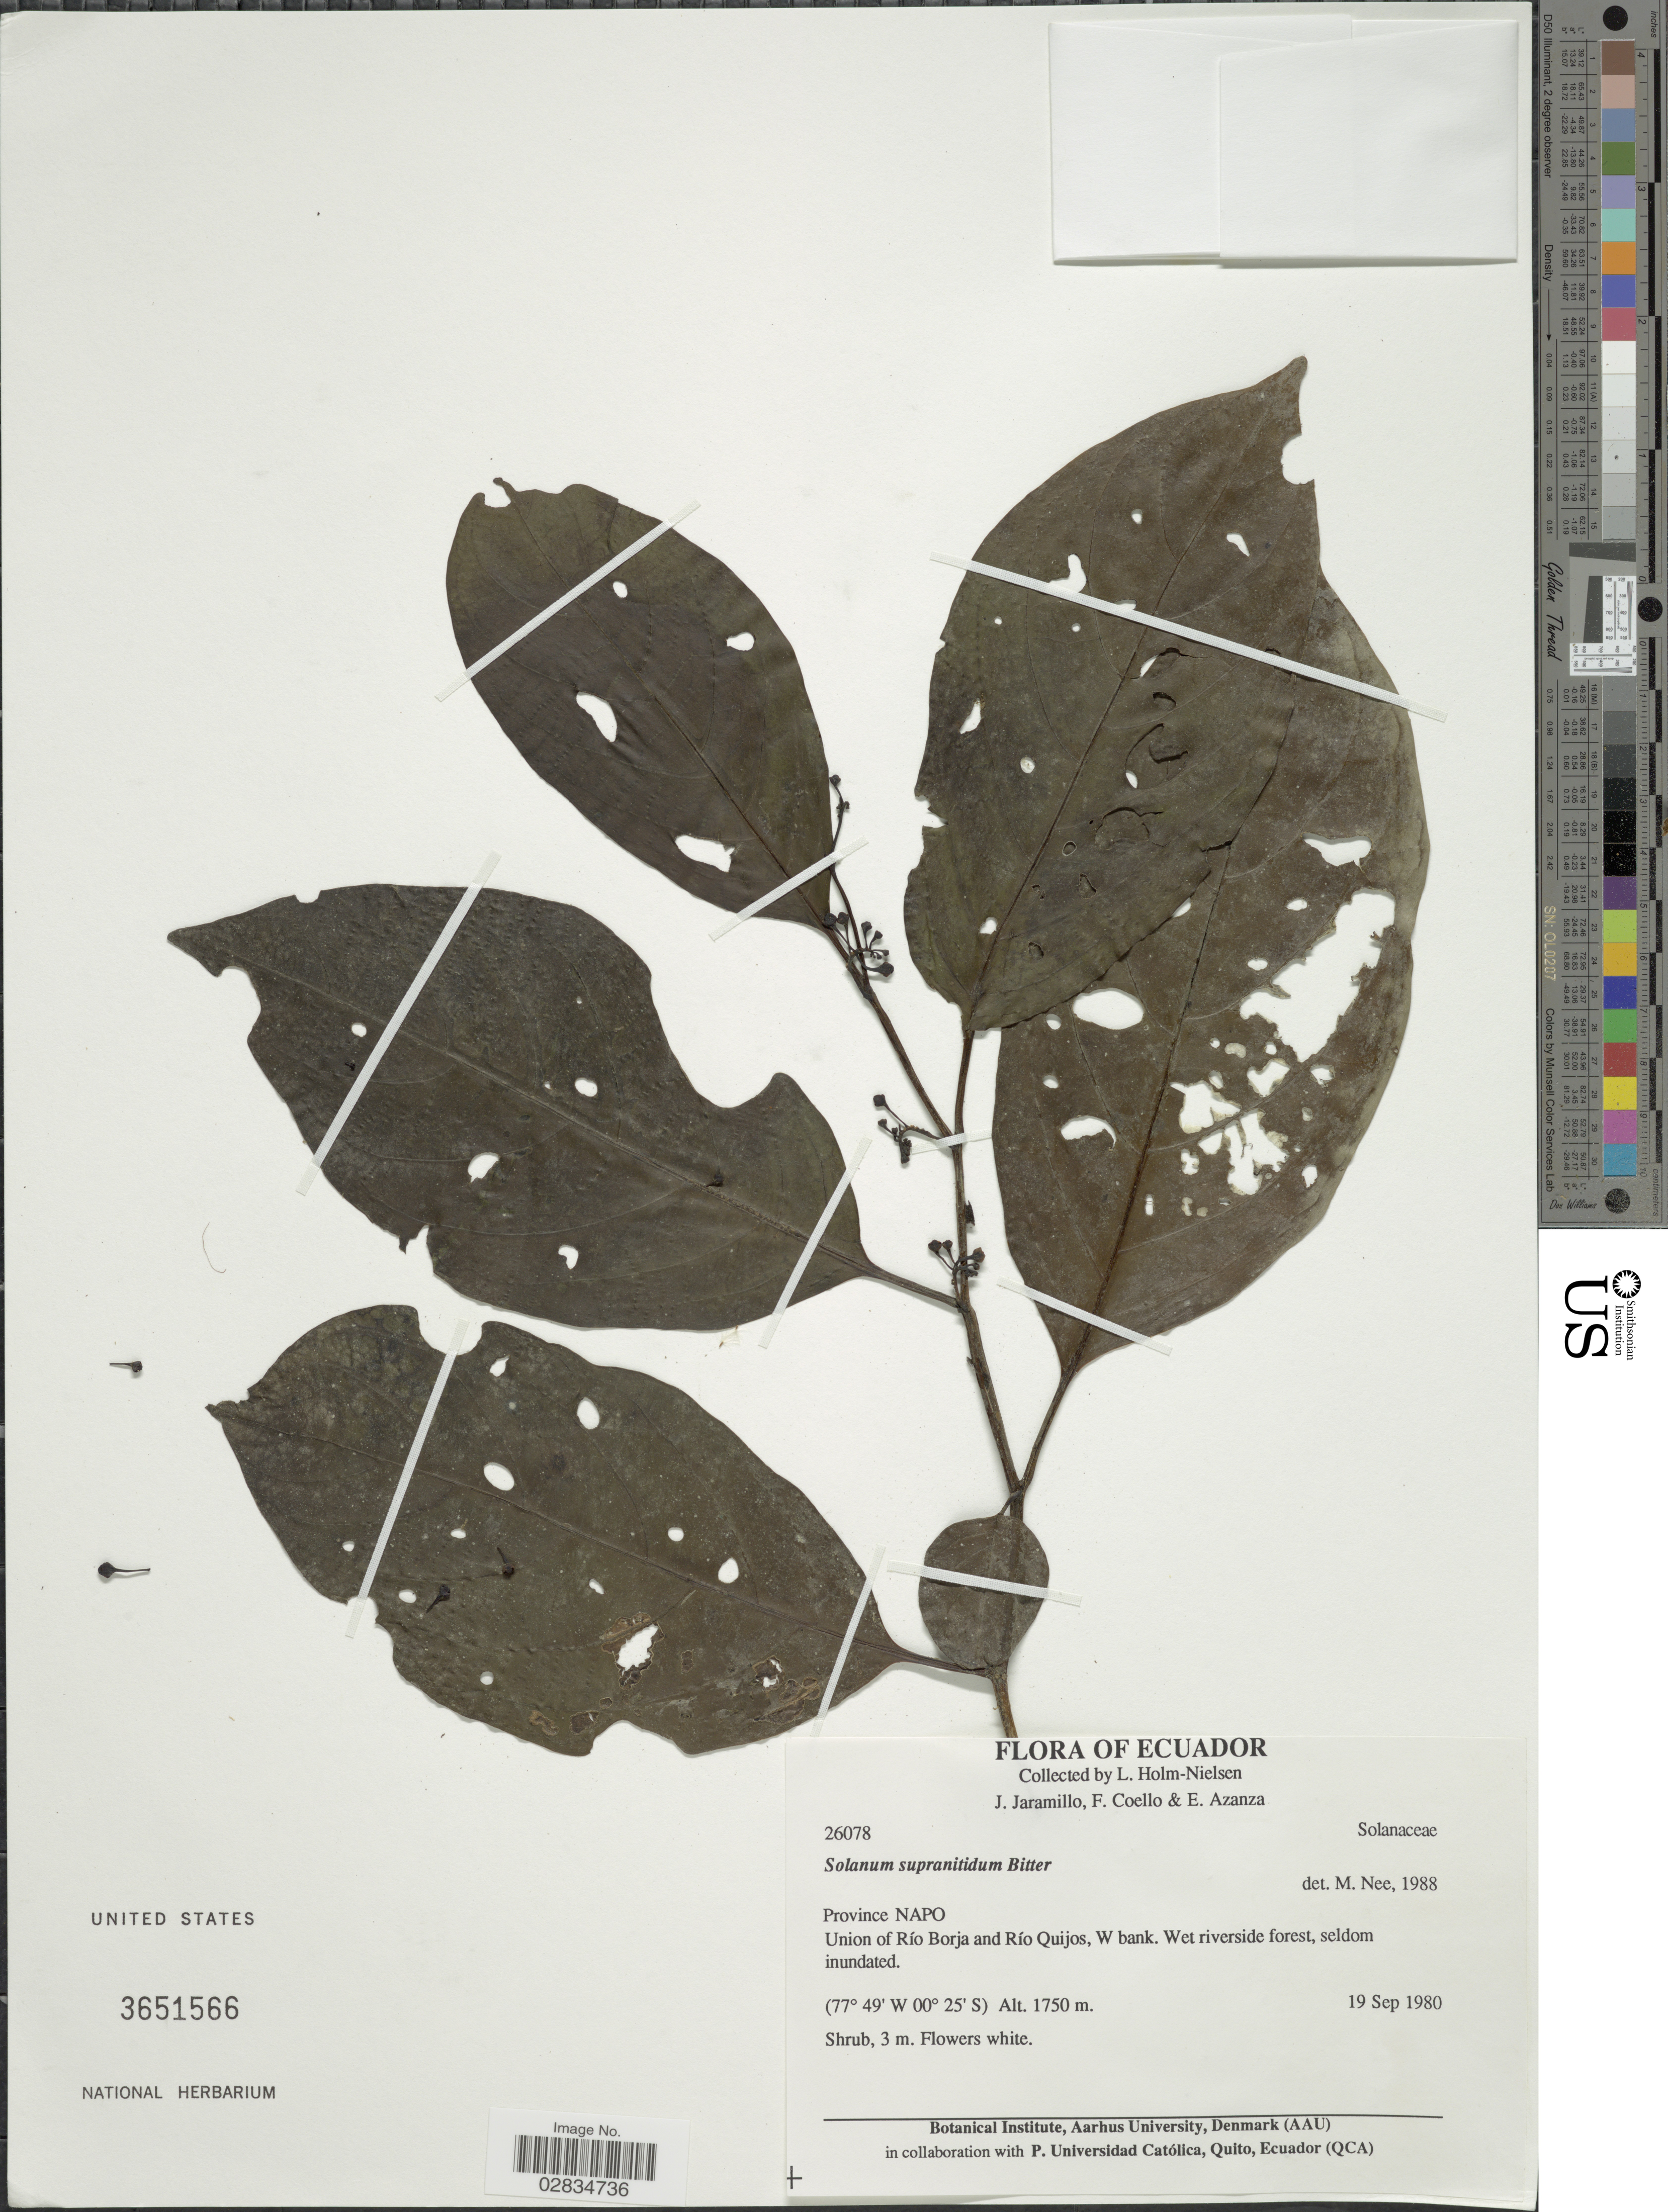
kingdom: Plantae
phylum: Tracheophyta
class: Magnoliopsida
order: Solanales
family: Solanaceae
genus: Solanum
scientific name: Solanum supranitidum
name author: Bitter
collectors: L. Holm-Nielsen, J. Jaramillo, F. Coello & E. Azanza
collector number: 26078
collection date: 1980-09-19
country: Ecuador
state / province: Napo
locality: Union of Río Borja and Río Quijos, W bank.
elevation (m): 1750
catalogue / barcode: US 3651566